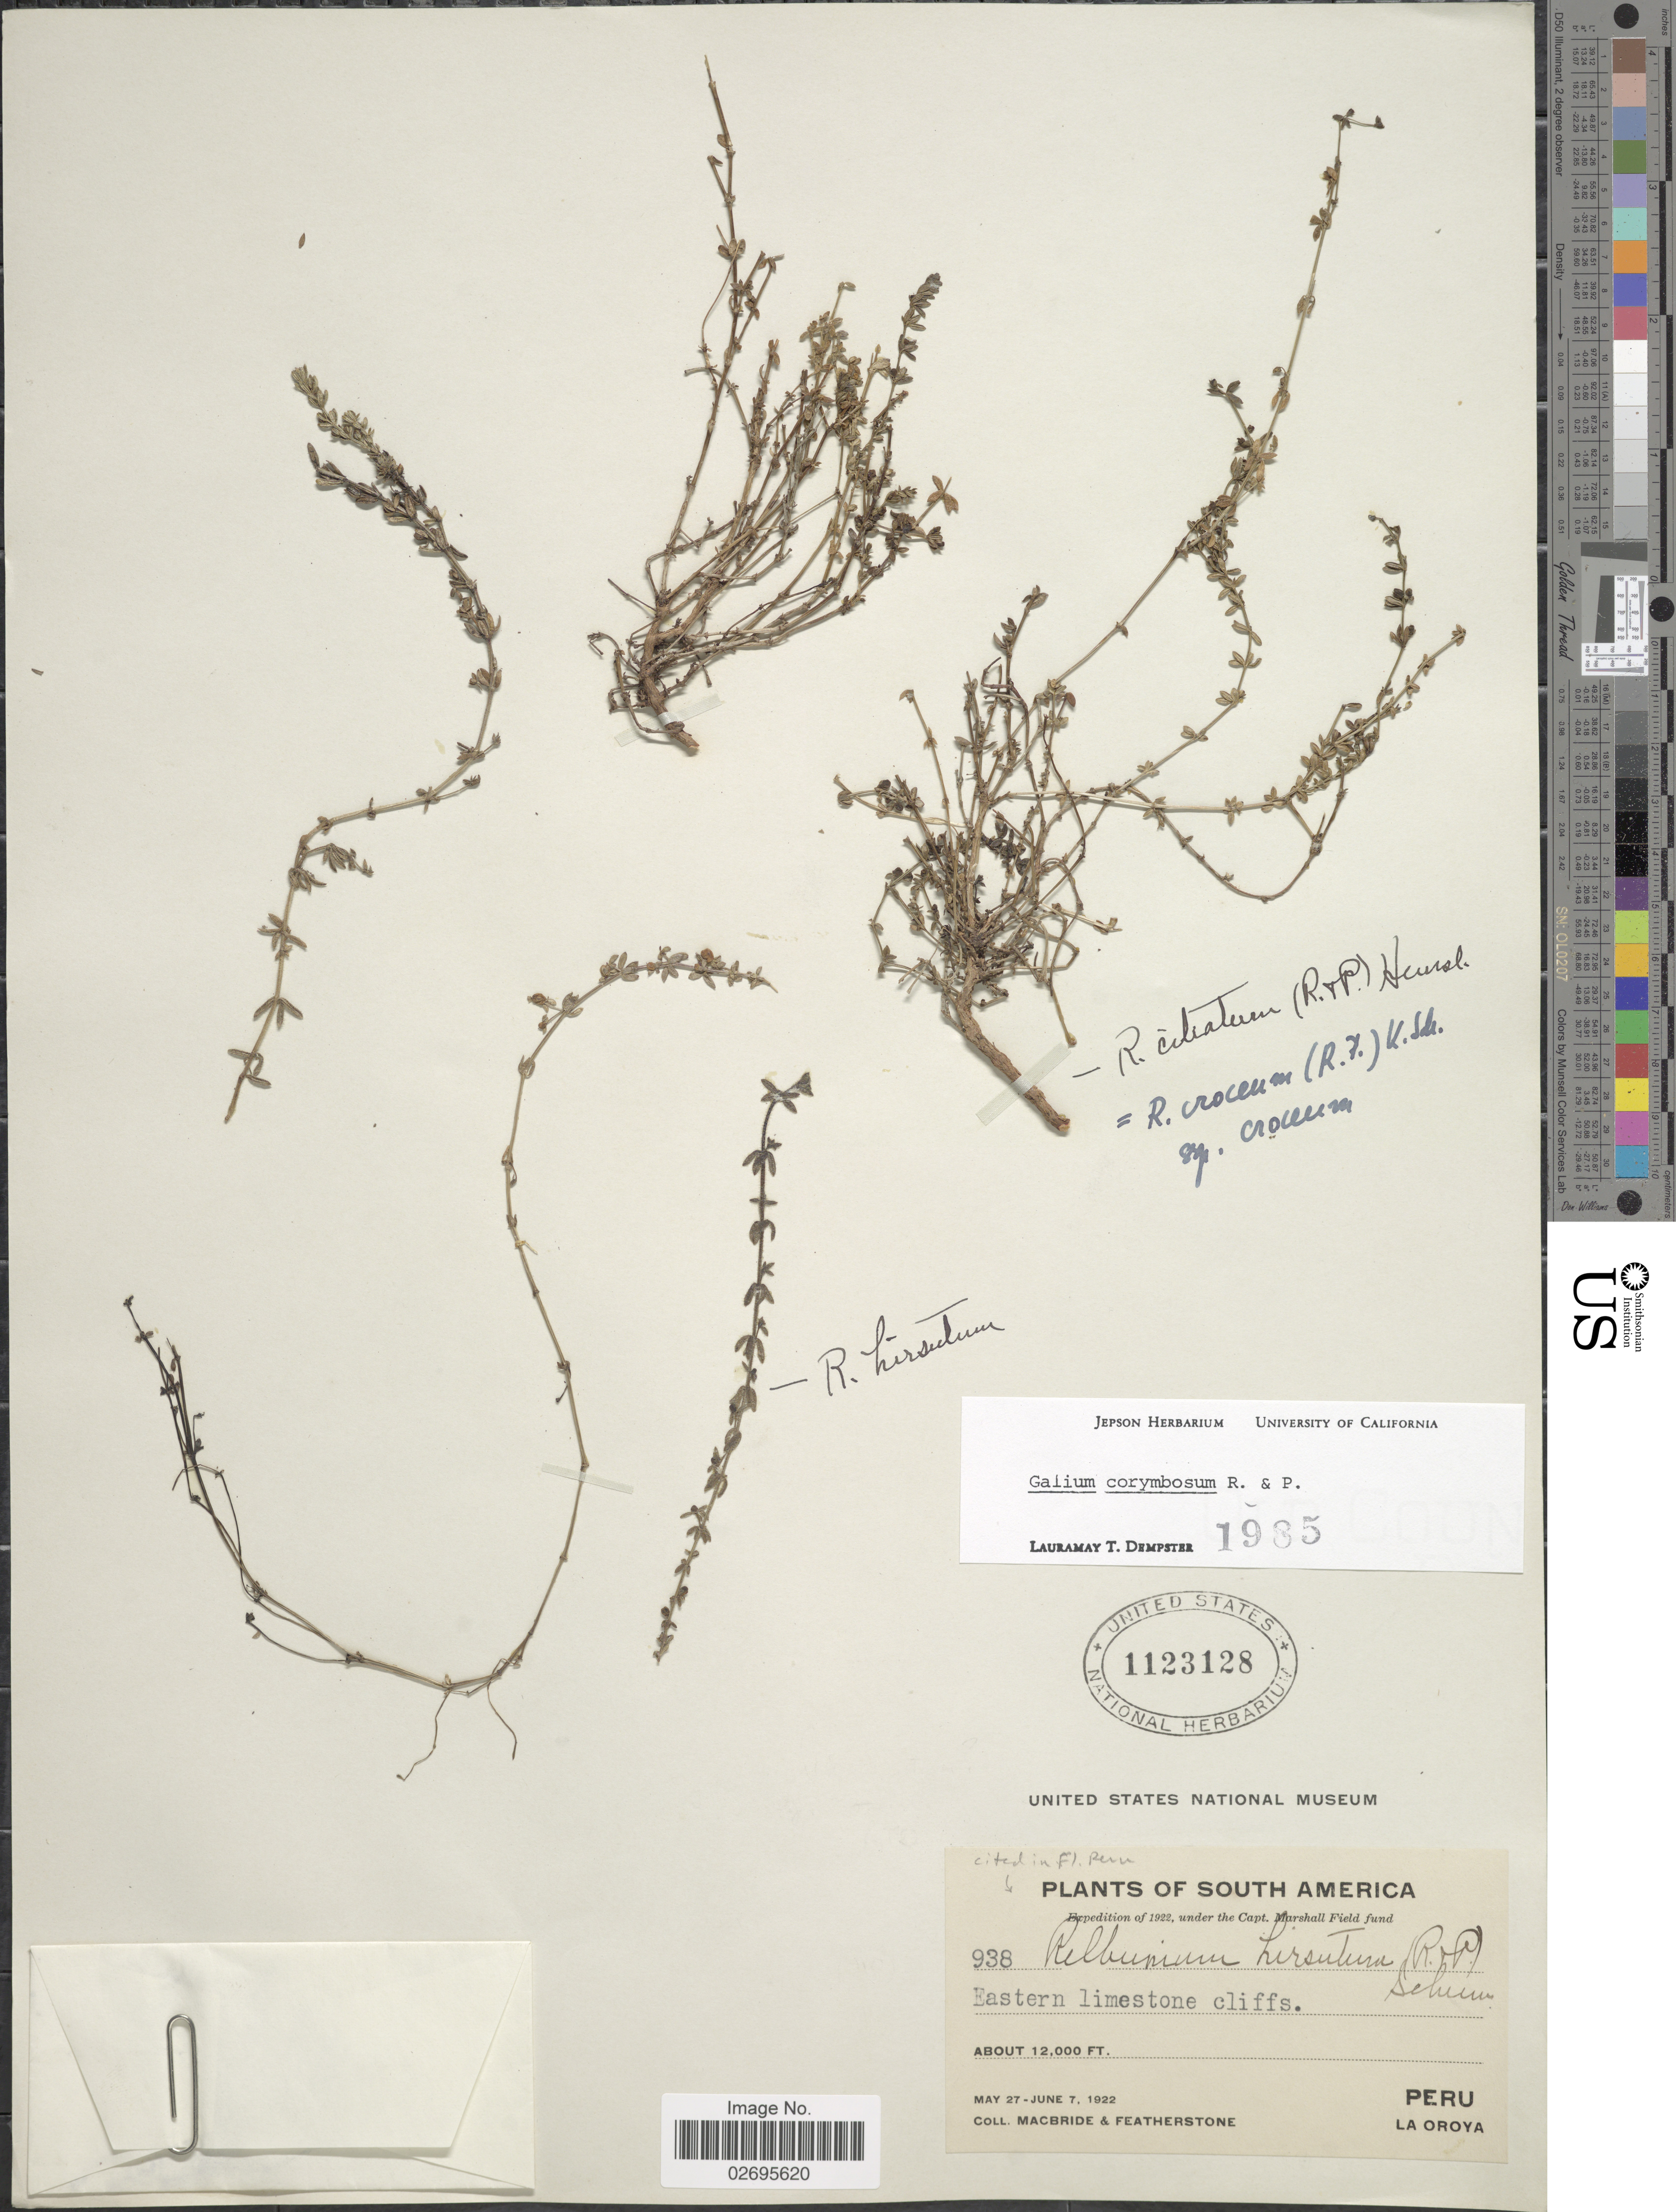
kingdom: Plantae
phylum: Tracheophyta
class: Magnoliopsida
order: Gentianales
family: Rubiaceae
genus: Galium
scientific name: Galium corymbosum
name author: Ruiz & Pav.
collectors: Macbride, -- & -. Featherstone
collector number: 938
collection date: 1922-05-27/1922-06-07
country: Peru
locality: Eastern limestone cliffs, La Oroya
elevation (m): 3658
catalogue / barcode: US 1123128